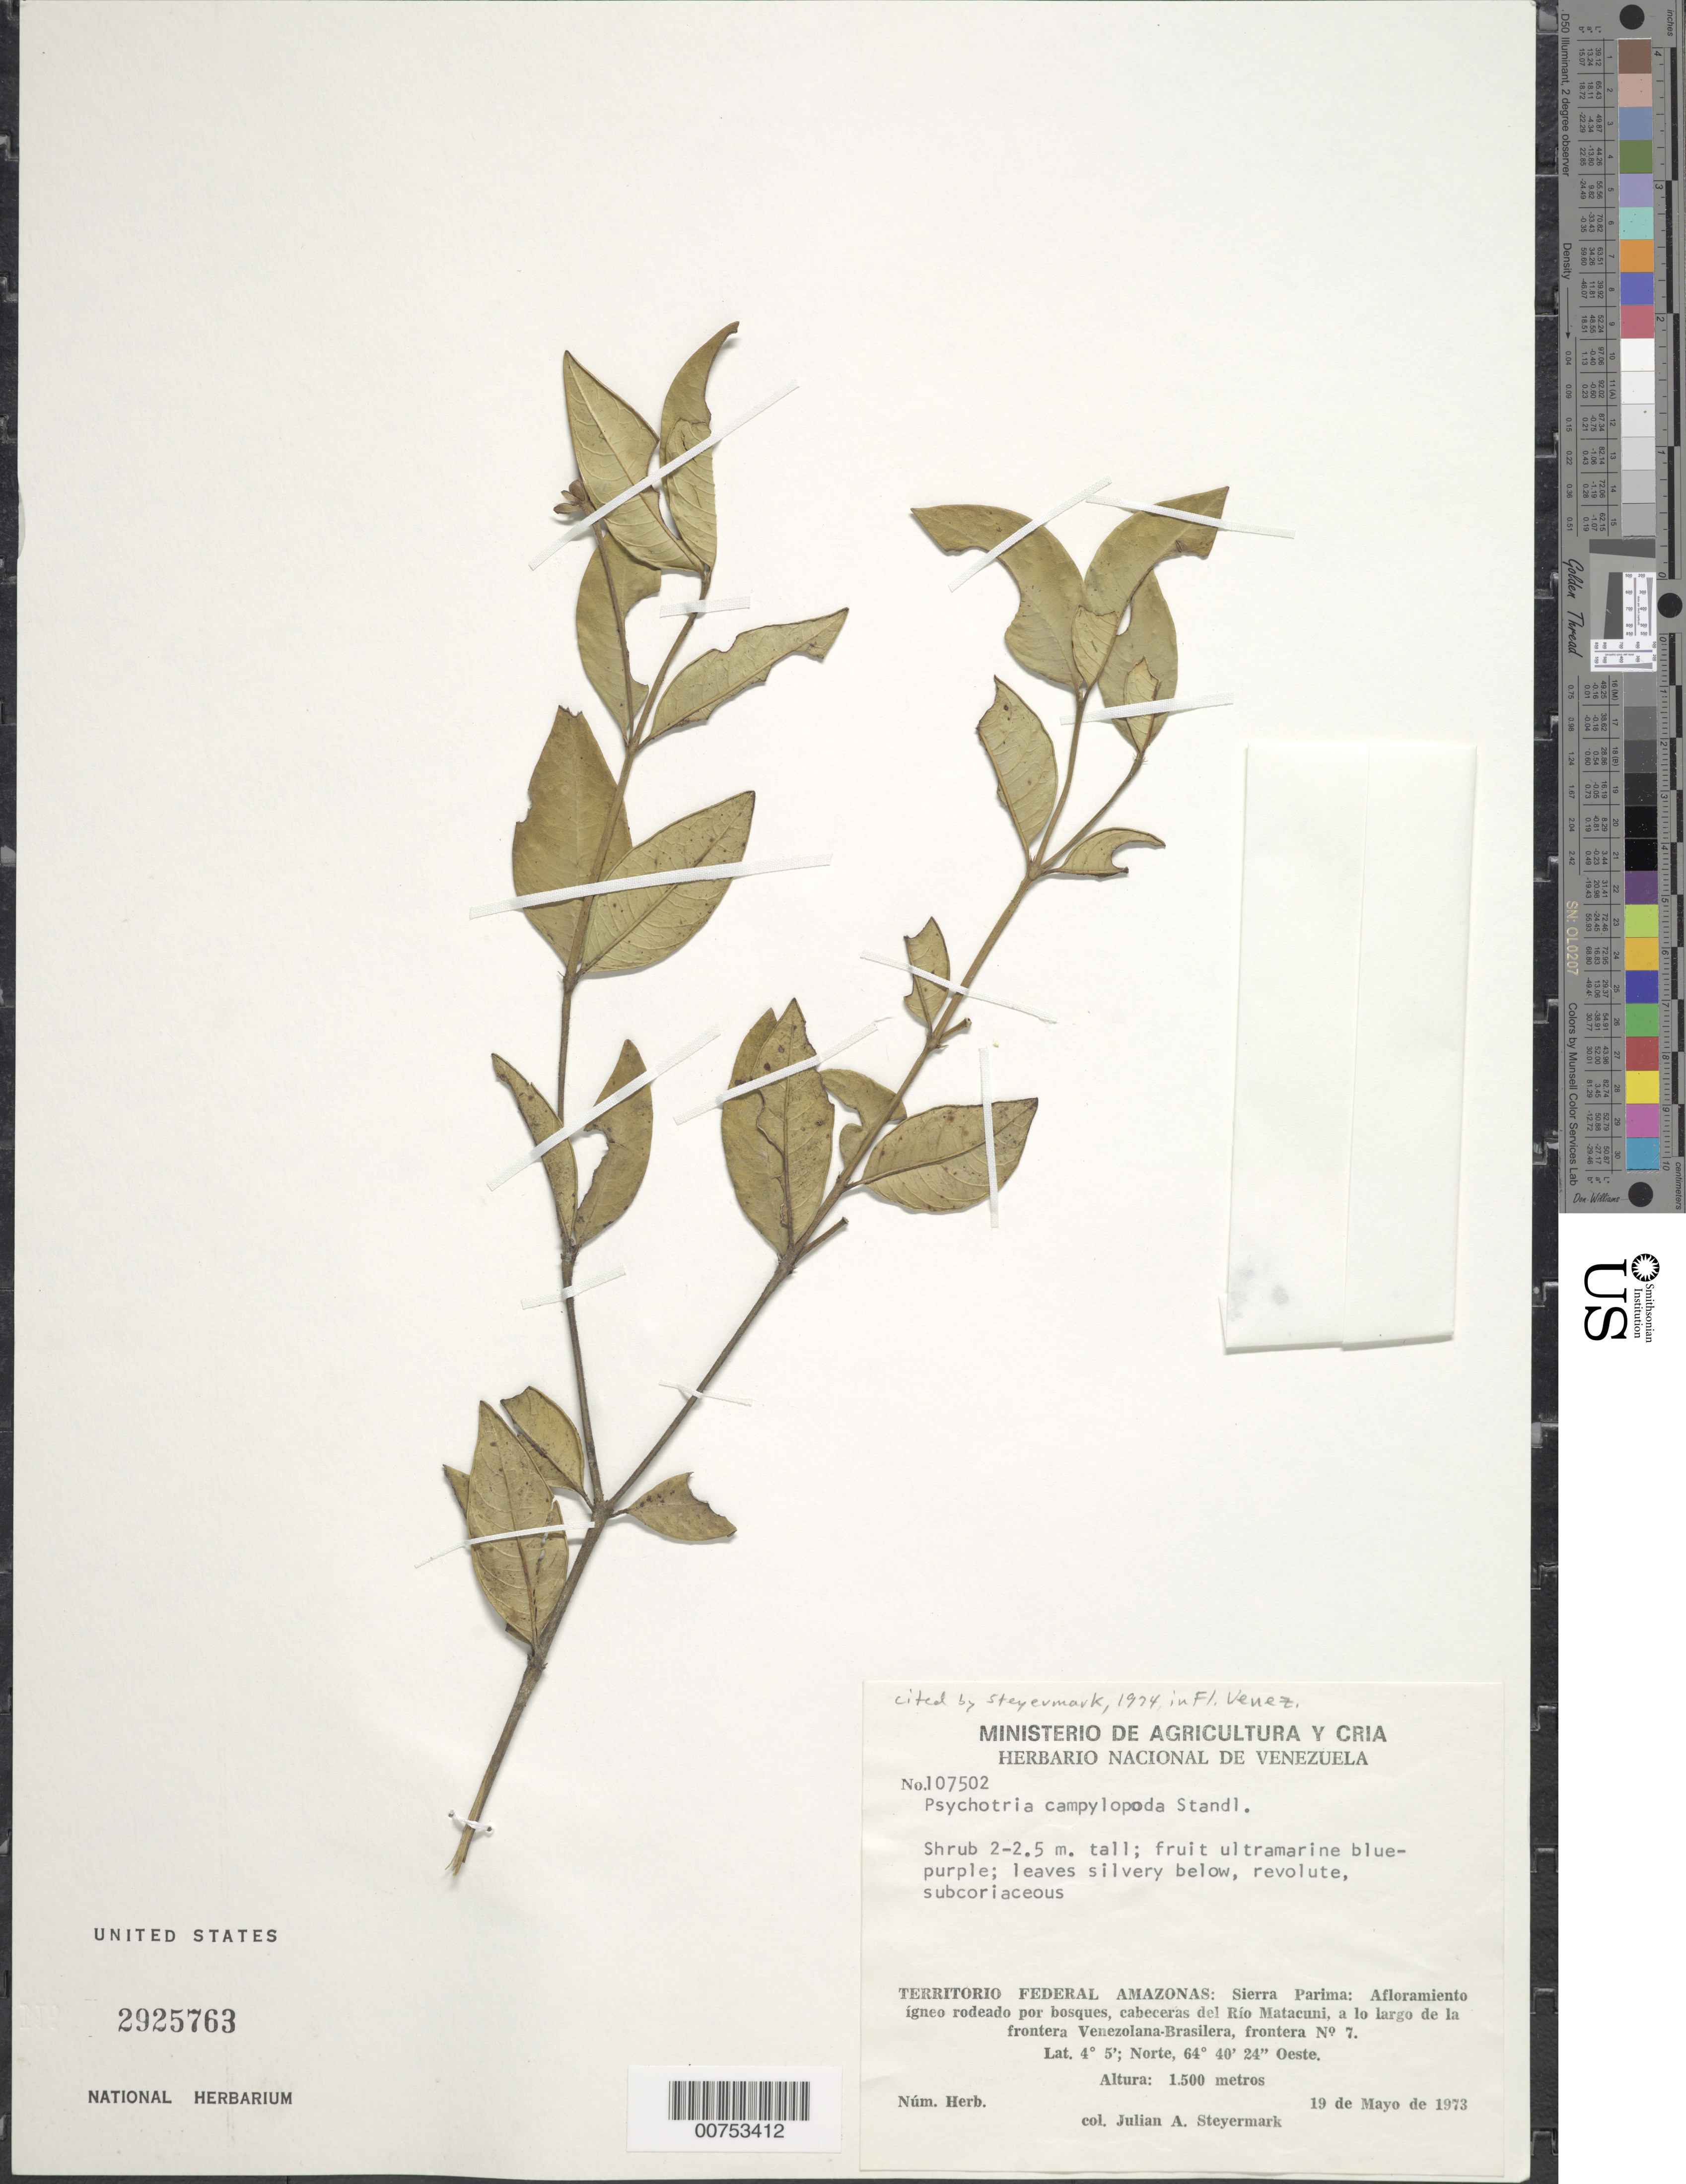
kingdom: Plantae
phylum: Tracheophyta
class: Magnoliopsida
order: Gentianales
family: Rubiaceae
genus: Psychotria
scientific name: Psychotria campylopoda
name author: Standl.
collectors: J. Steyermark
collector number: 107502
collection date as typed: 19-May-73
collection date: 1973-05-19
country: Venezuela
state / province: Amazonas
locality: Sierra Parima; cabecercas del Río Matacuni, along the border of Venezuela and Brasil. Frontera No. 7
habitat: Afloramiento igneo rodeado por bosques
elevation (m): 1500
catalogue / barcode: US 2925763